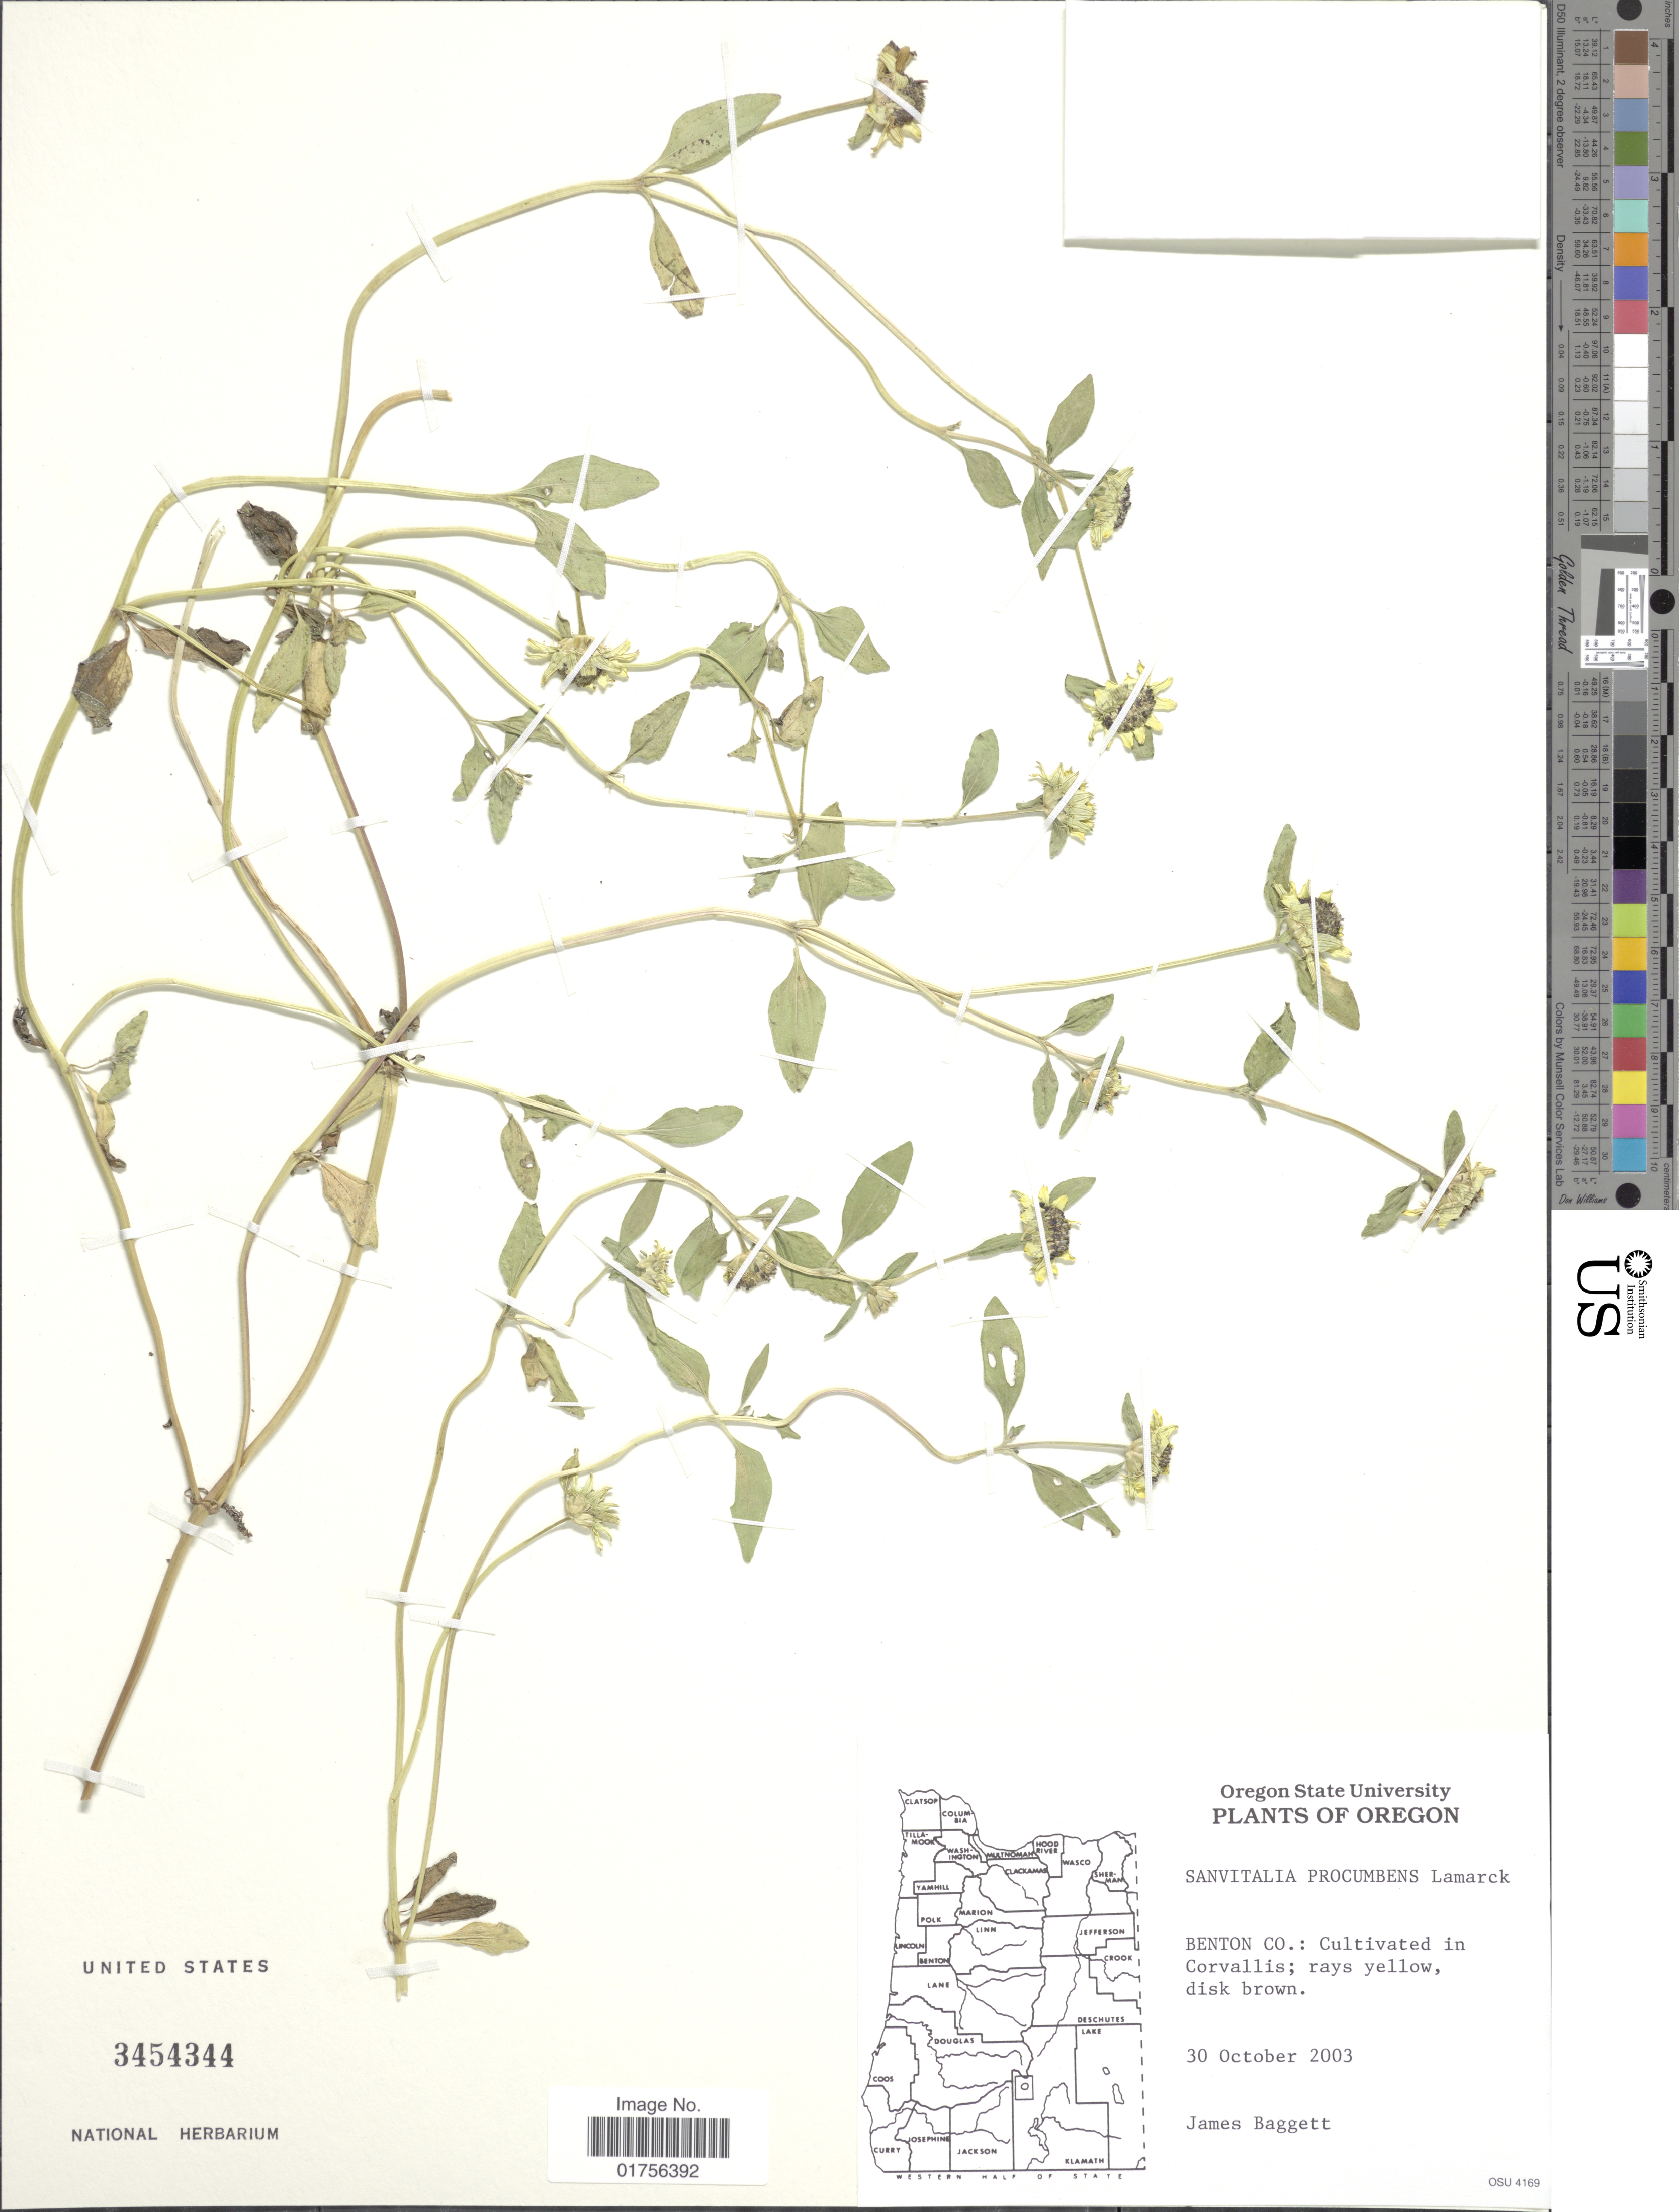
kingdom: Plantae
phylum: Tracheophyta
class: Magnoliopsida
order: Asterales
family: Asteraceae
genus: Sanvitalia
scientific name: Sanvitalia procumbens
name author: Lam.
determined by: Skibicki, Samuel V.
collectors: J. Baggett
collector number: OSU 4169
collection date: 2003-10-30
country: United States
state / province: Oregon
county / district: Benton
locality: Benton Co.: Cultivated in Corvallis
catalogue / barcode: US 3454344